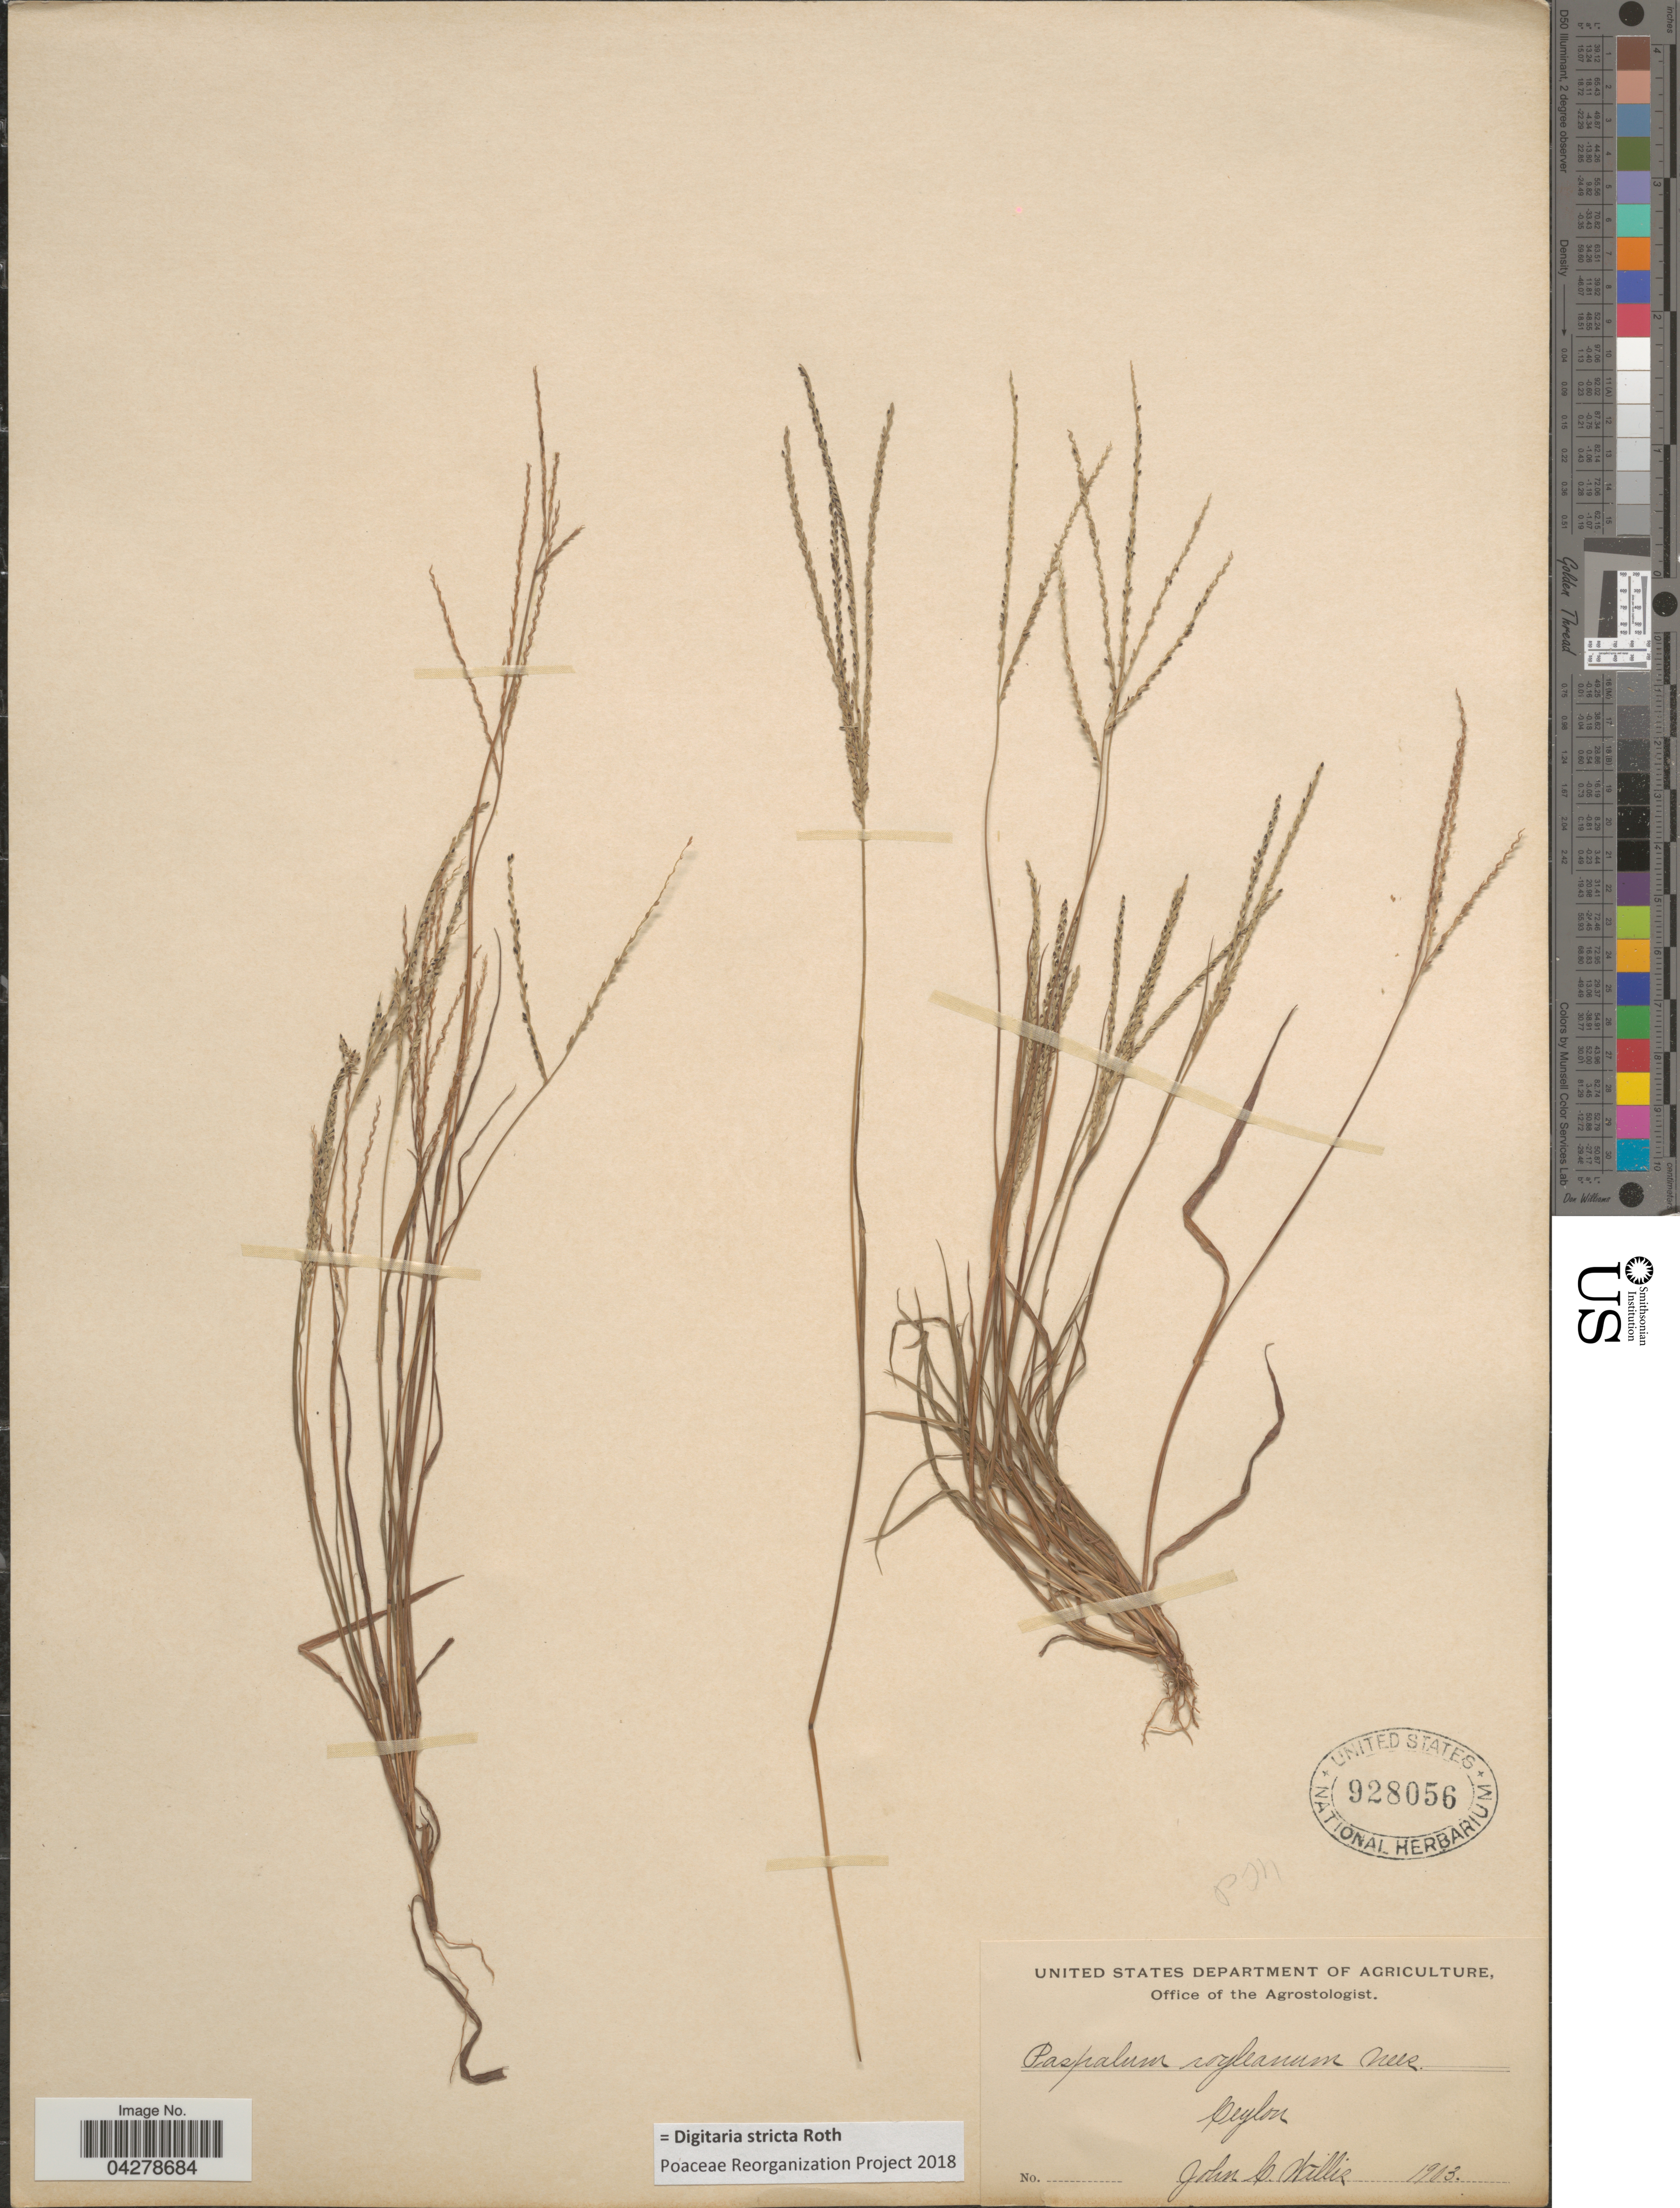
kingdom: Plantae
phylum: Tracheophyta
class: Liliopsida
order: Poales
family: Poaceae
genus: Digitaria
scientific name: Digitaria stricta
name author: Roth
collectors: J. Willis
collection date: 1903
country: Sri Lanka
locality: Ceylon.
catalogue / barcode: US 928056